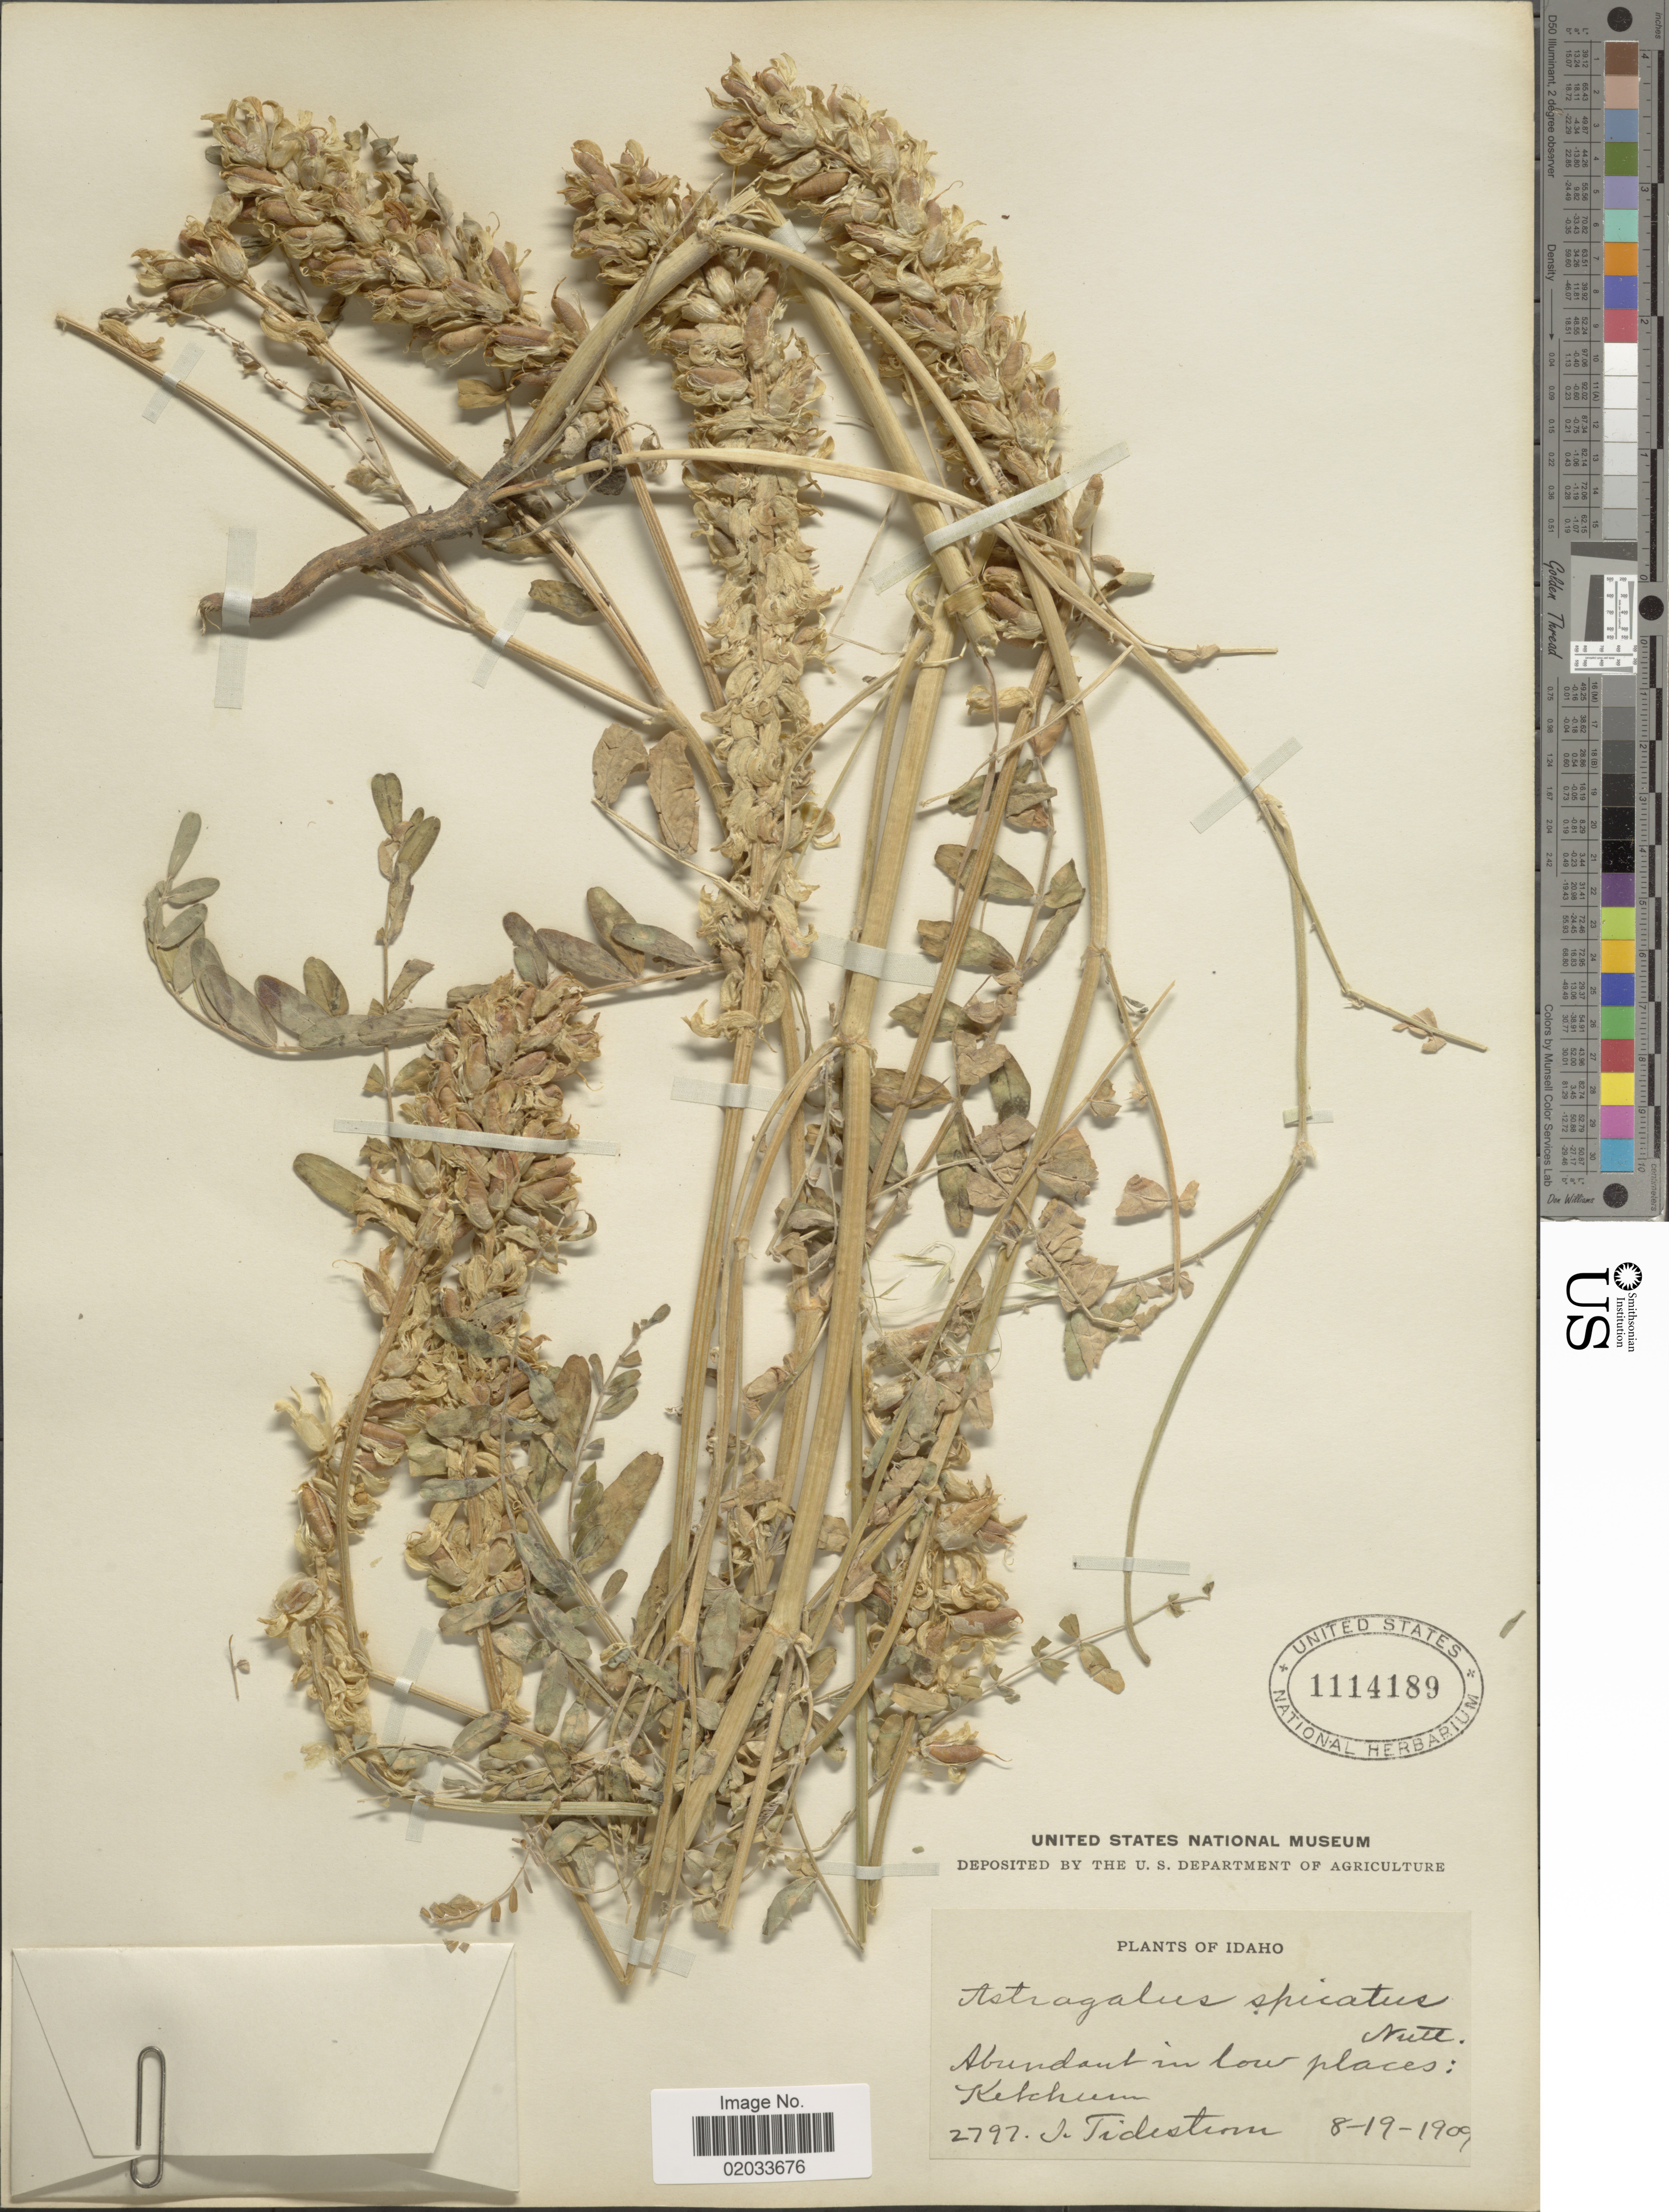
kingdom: Plantae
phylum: Tracheophyta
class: Magnoliopsida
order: Fabales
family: Fabaceae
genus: Astragalus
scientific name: Astragalus pachystachys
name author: Bunge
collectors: I. F. Tidestrom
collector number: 2797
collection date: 1909-08-19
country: United States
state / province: Idaho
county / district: Blaine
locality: Abundant in low places: Ketchum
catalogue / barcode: US 1114189